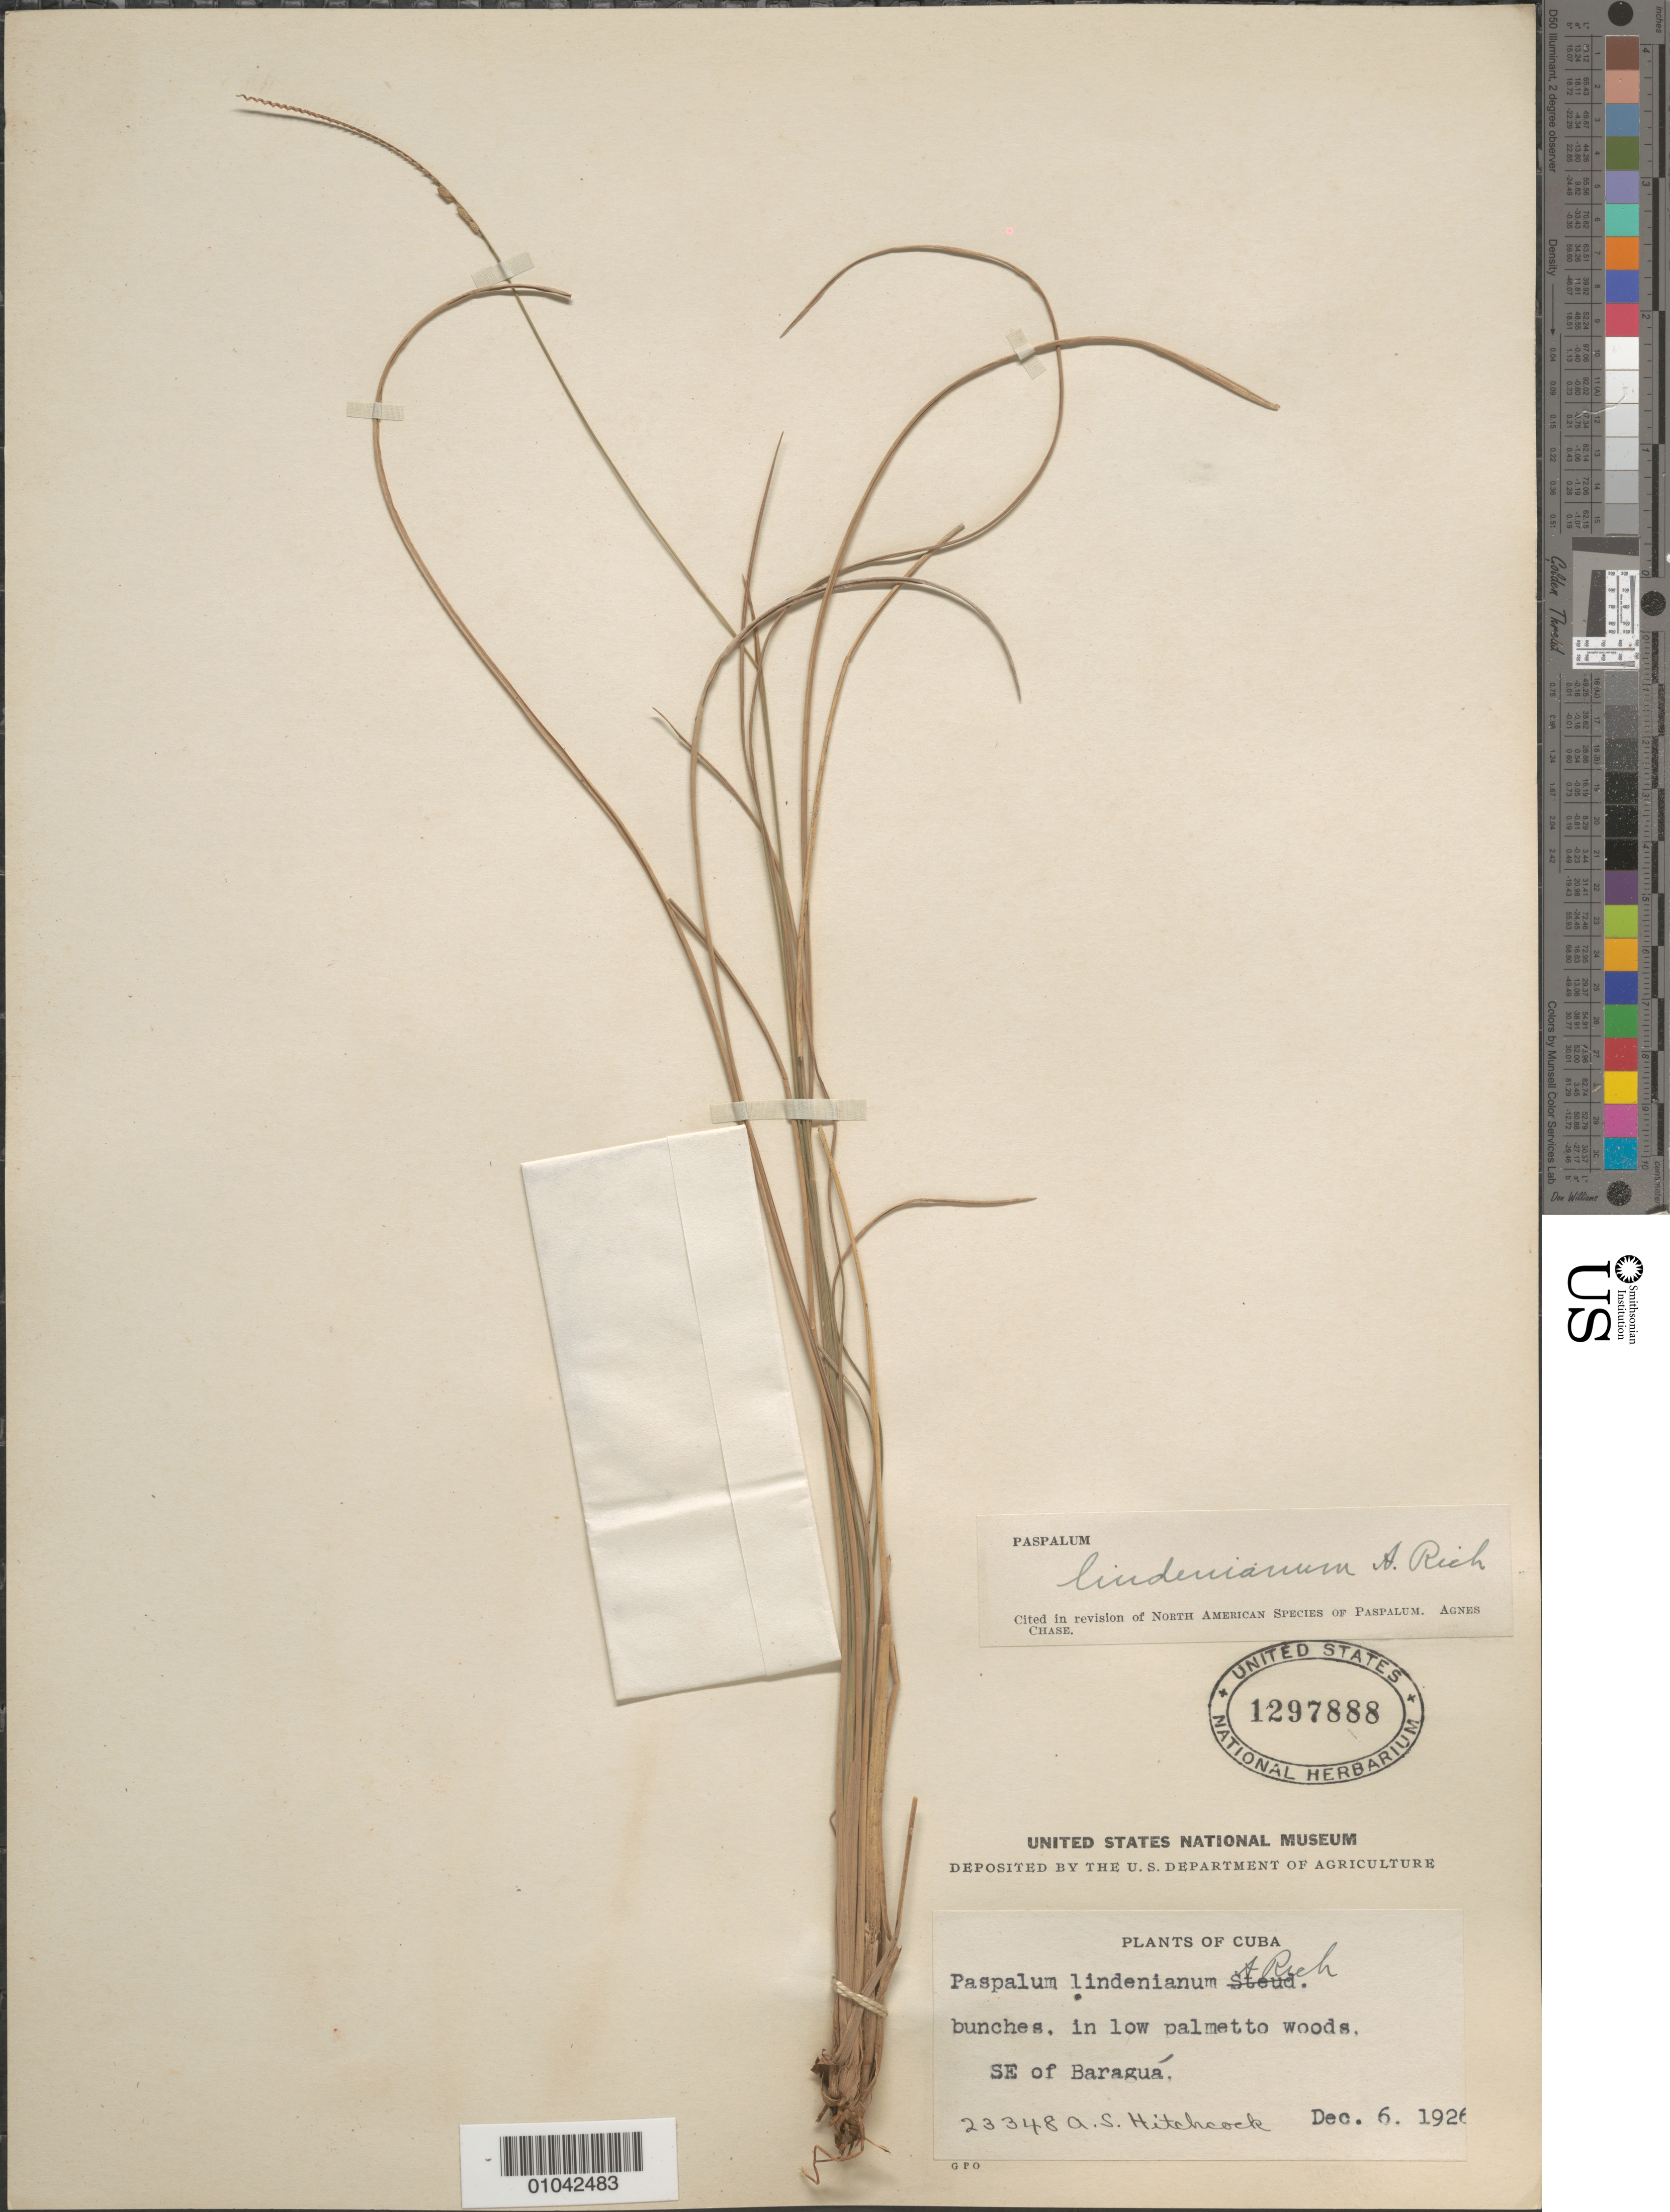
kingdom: Plantae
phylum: Tracheophyta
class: Liliopsida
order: Poales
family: Poaceae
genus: Paspalum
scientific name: Paspalum lindenianum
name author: A. Rich.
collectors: A. S. Hitchcock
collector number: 23348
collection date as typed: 06 Dec 1926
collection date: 1926-12-06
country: Cuba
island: Cuba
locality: SE of Baragua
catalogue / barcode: US 1297888